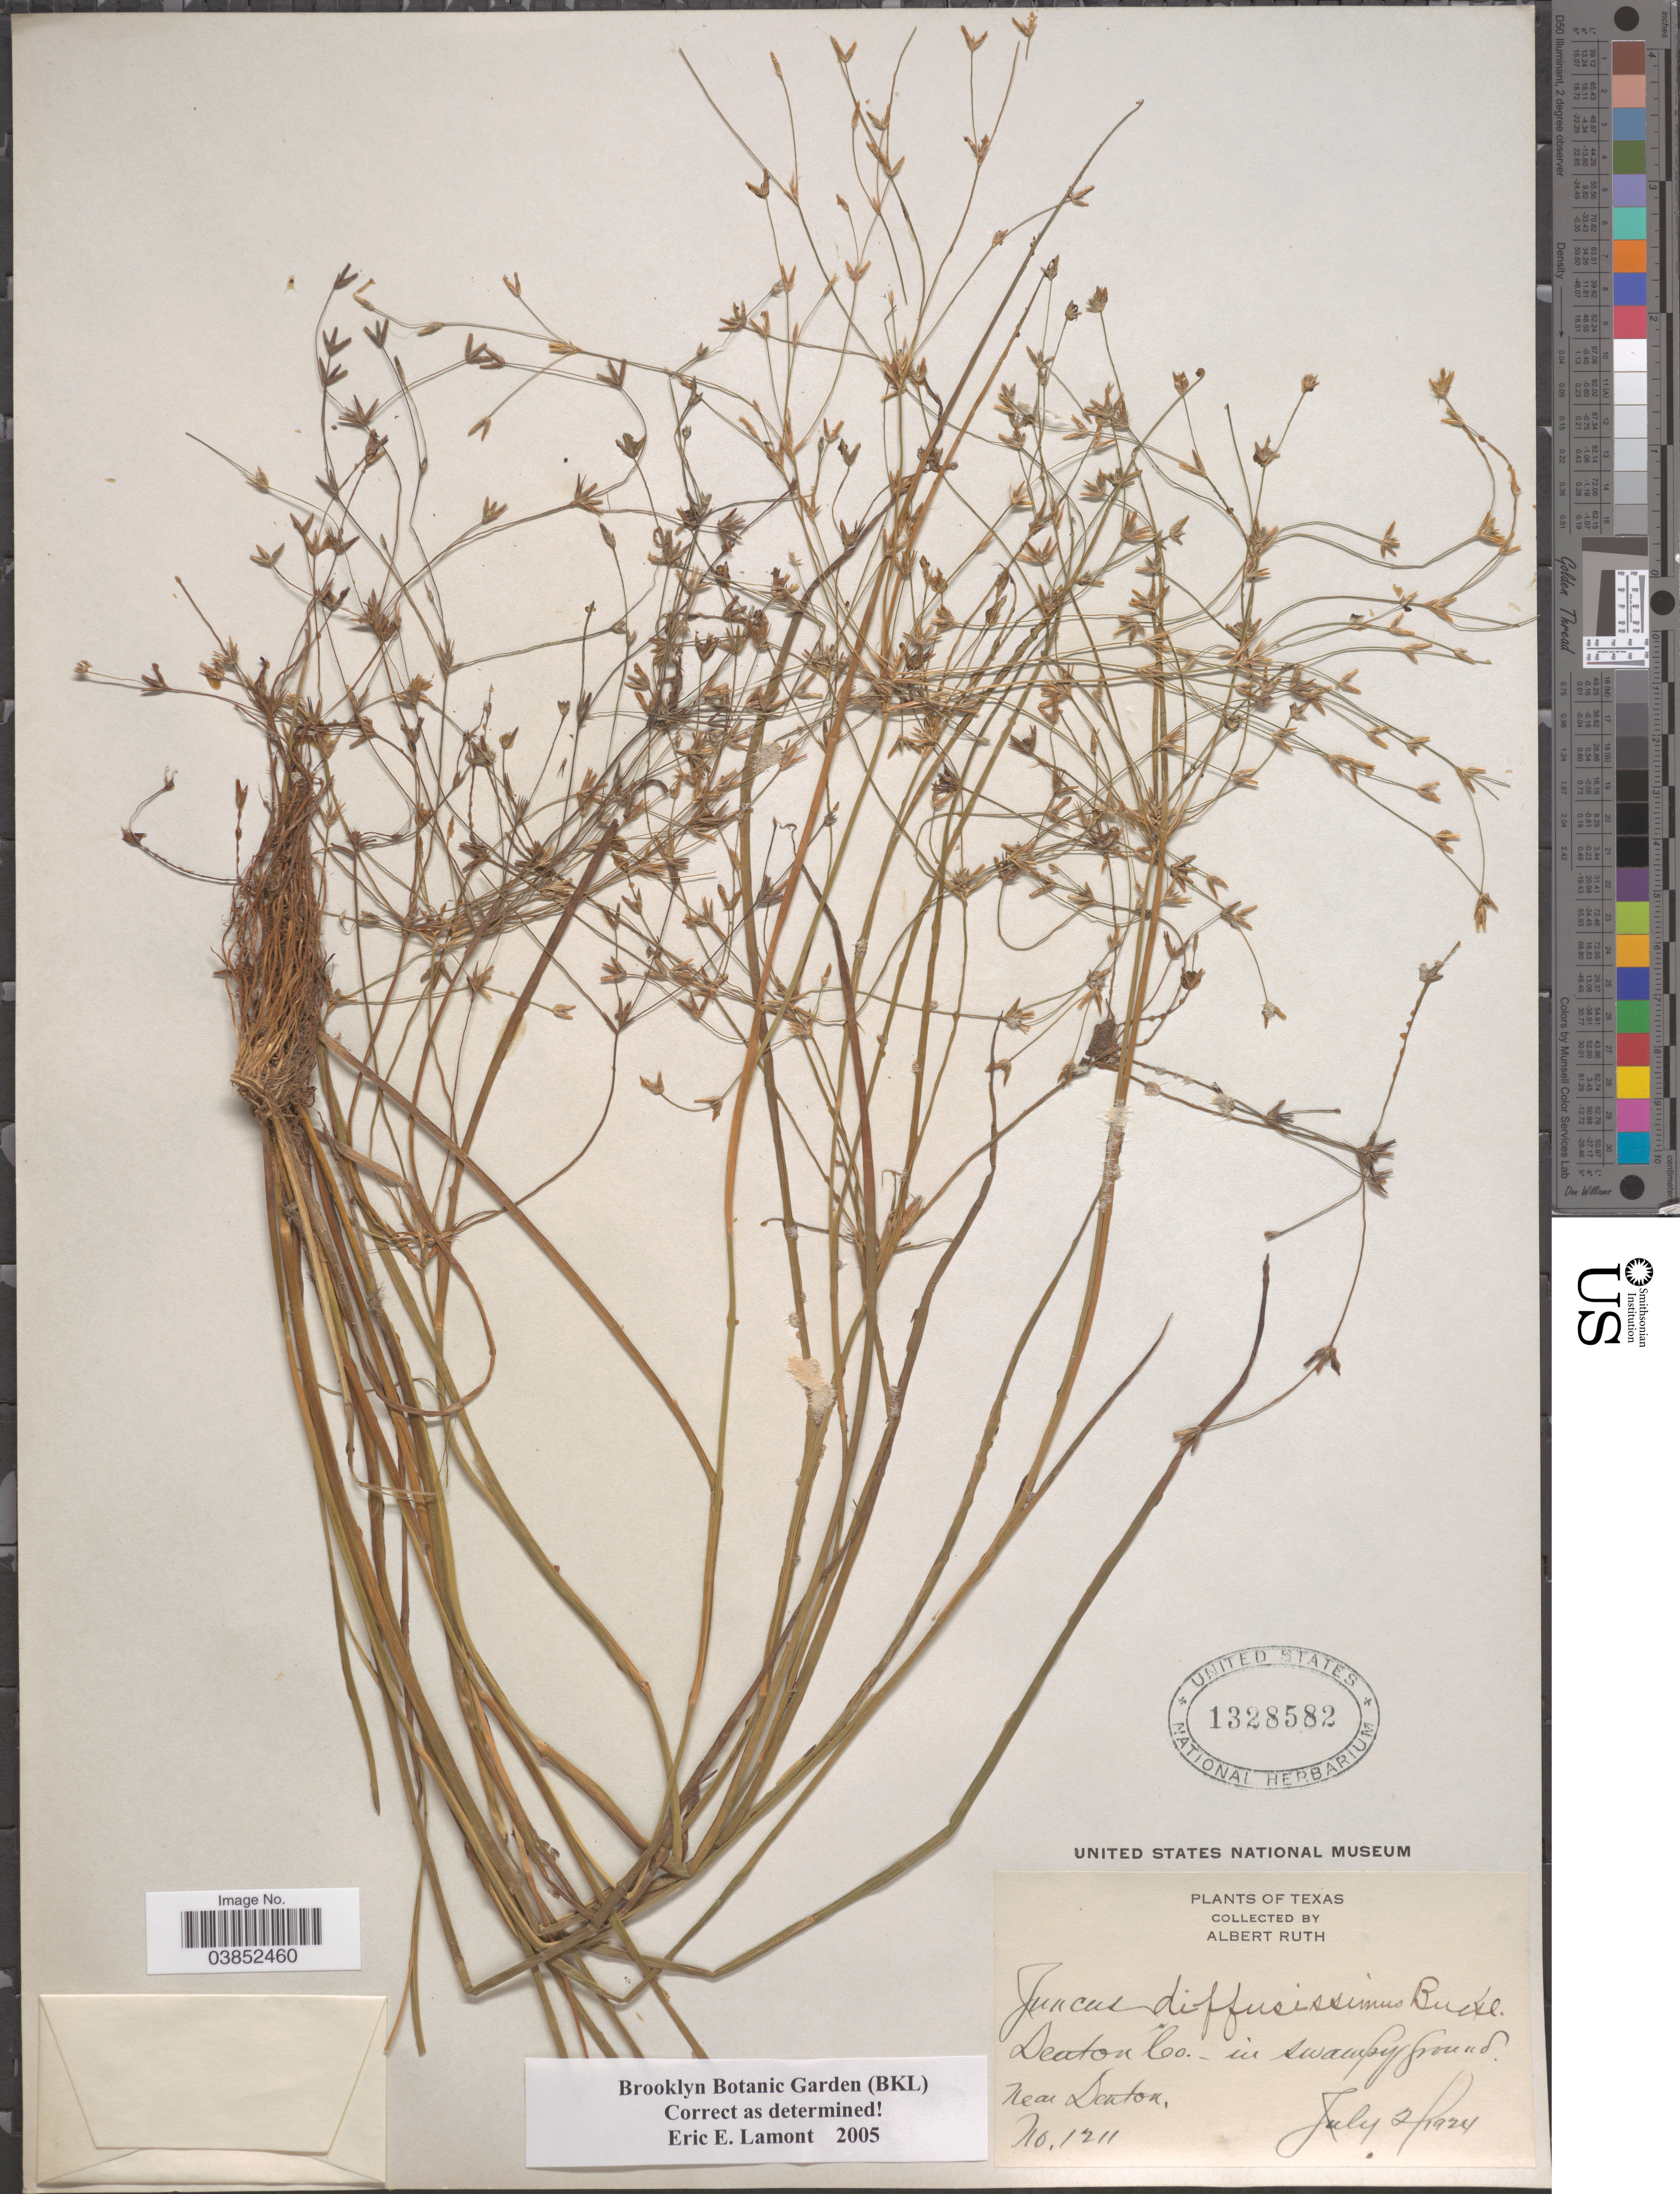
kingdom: Plantae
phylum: Tracheophyta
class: Liliopsida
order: Poales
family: Juncaceae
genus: Juncus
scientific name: Juncus diffusissimus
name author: Buckley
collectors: A. Ruth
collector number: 1211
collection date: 1924-07-02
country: United States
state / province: Texas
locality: Denton Co. near Denton.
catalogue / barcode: US 1328582